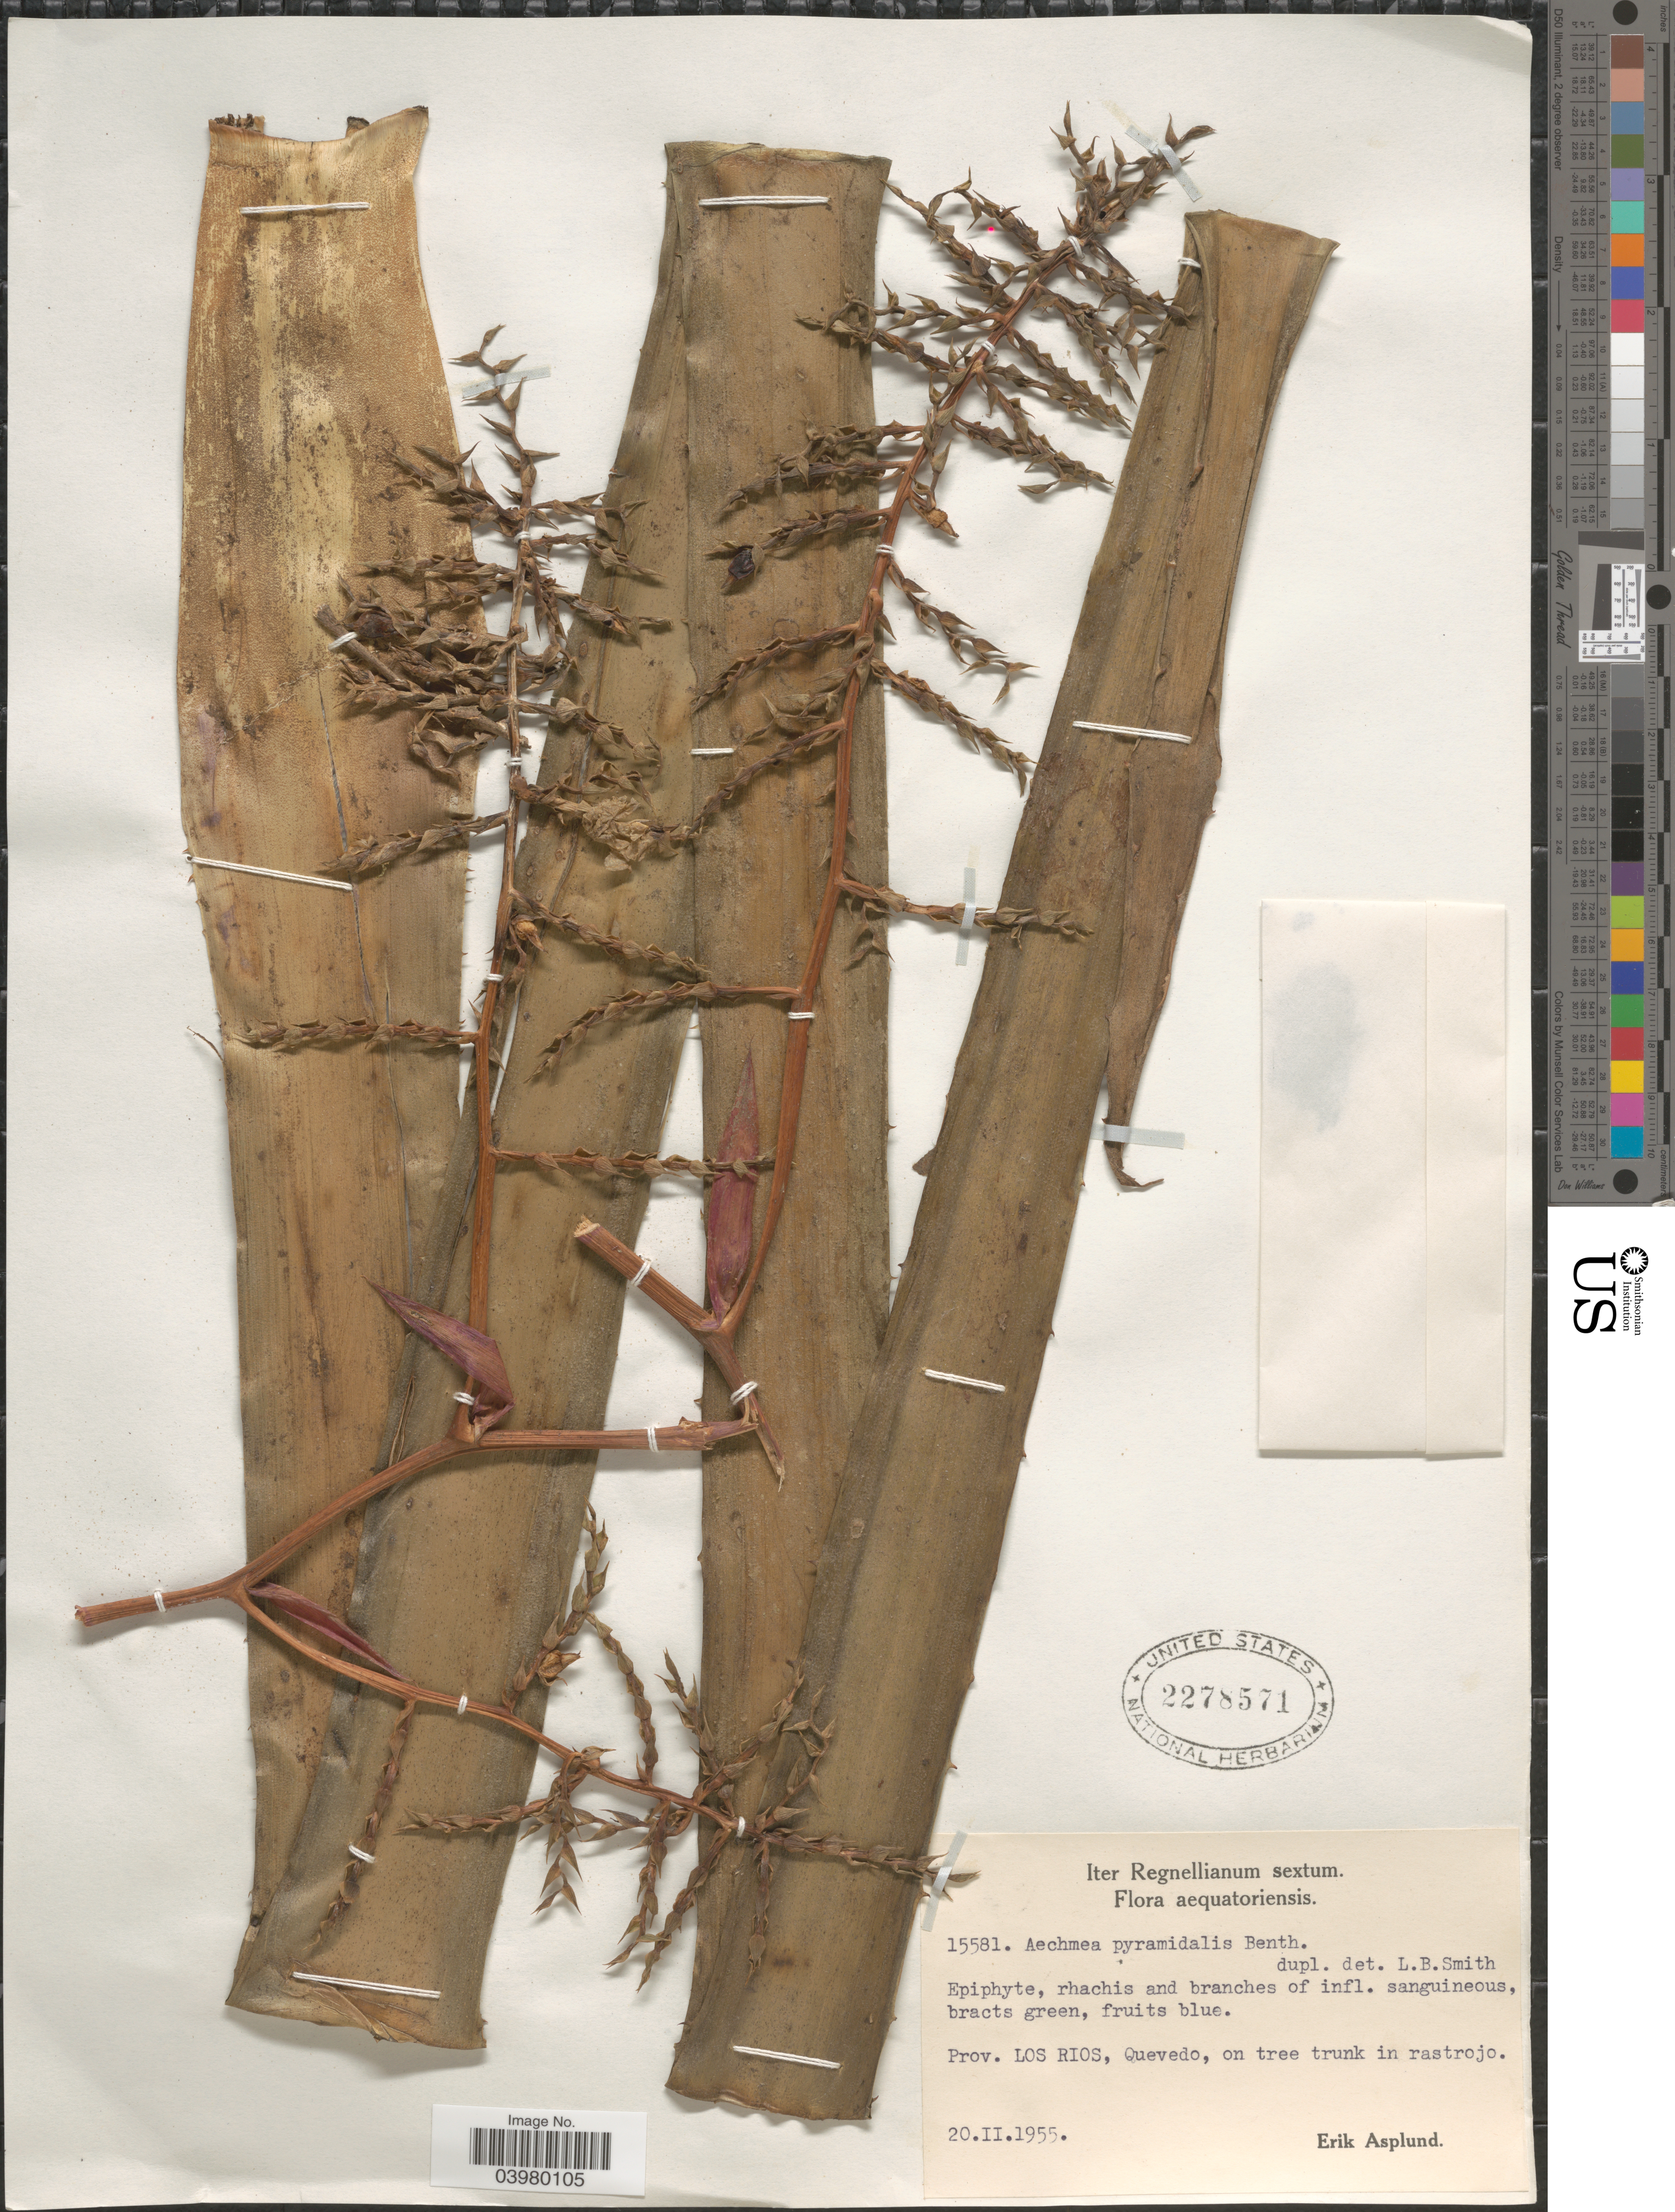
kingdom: Plantae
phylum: Tracheophyta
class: Liliopsida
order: Poales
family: Bromeliaceae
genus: Aechmea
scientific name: Aechmea pyramidalis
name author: Benth.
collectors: E. Asplund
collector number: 15581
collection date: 1955-02-20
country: Ecuador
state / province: Los Ríos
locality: Quevedo, on tree trunk in rastrojo.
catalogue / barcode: US 2278571